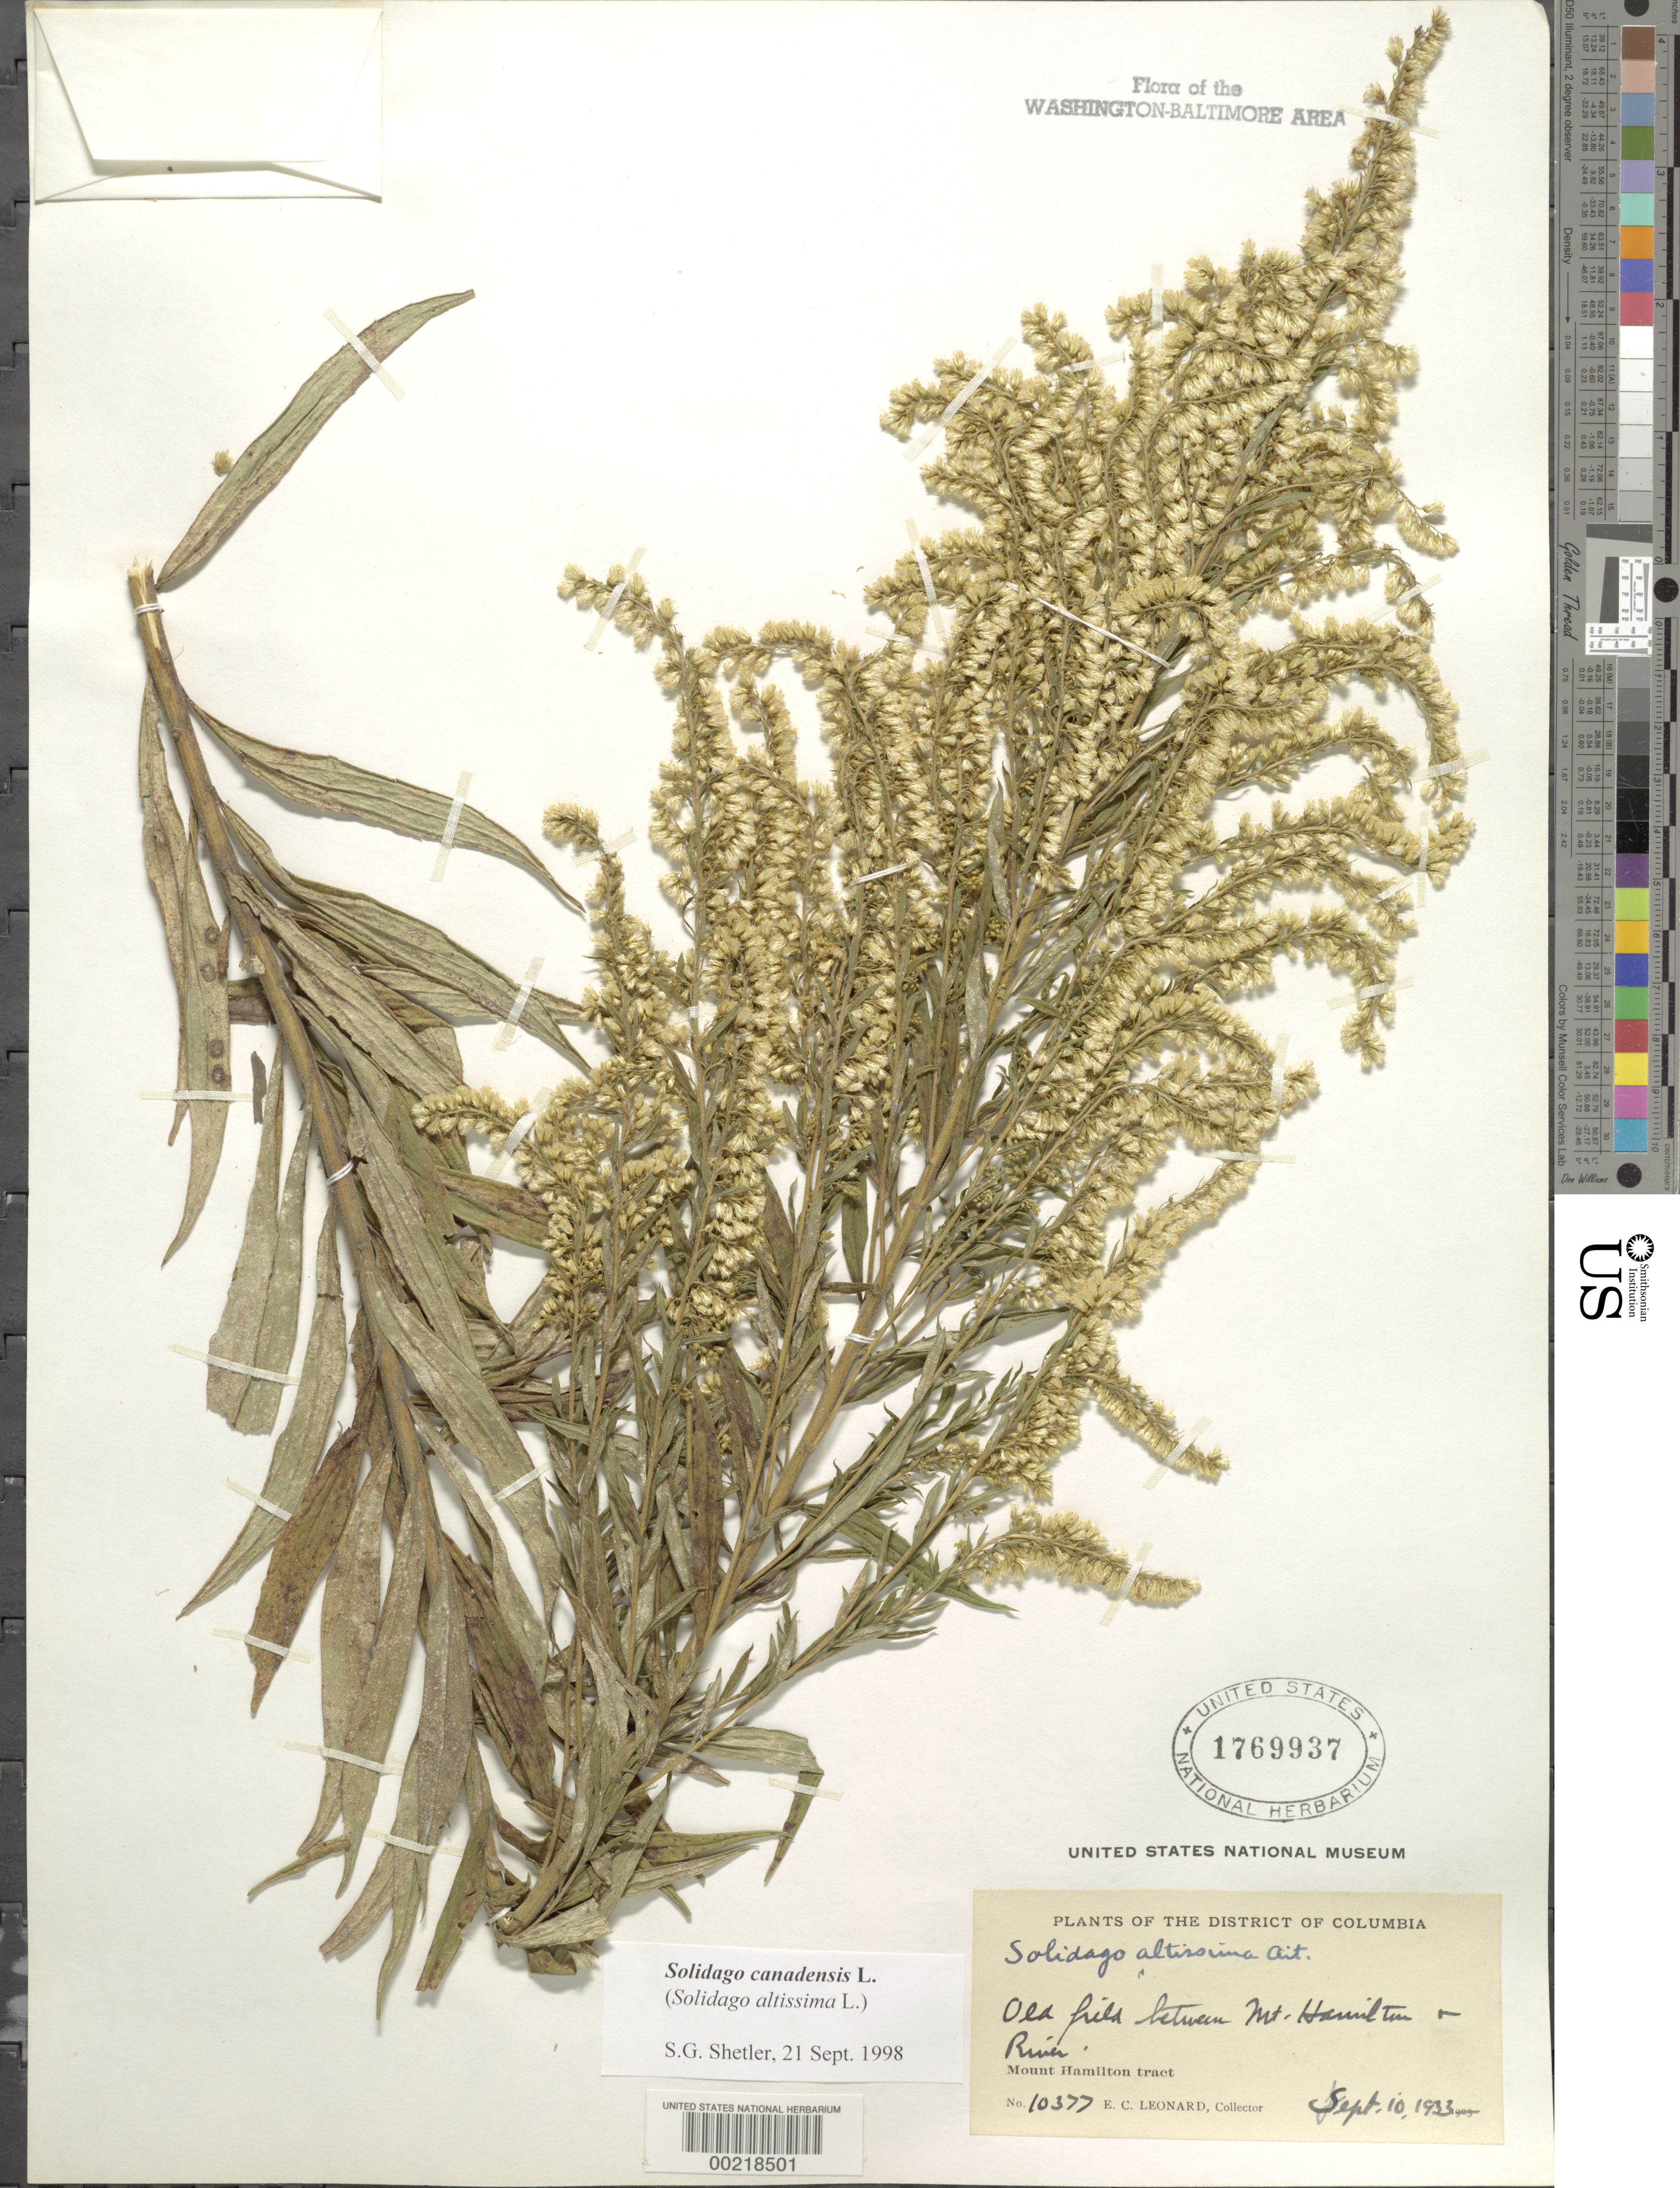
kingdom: Plantae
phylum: Tracheophyta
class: Magnoliopsida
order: Asterales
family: Asteraceae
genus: Solidago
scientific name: Solidago canadensis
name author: L.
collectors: E. C. Leonard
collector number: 10377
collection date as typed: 10 Sep 1933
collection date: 1933-09-10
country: United States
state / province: District of Columbia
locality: between Mount Hamilton and River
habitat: Old field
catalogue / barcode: US 1769937